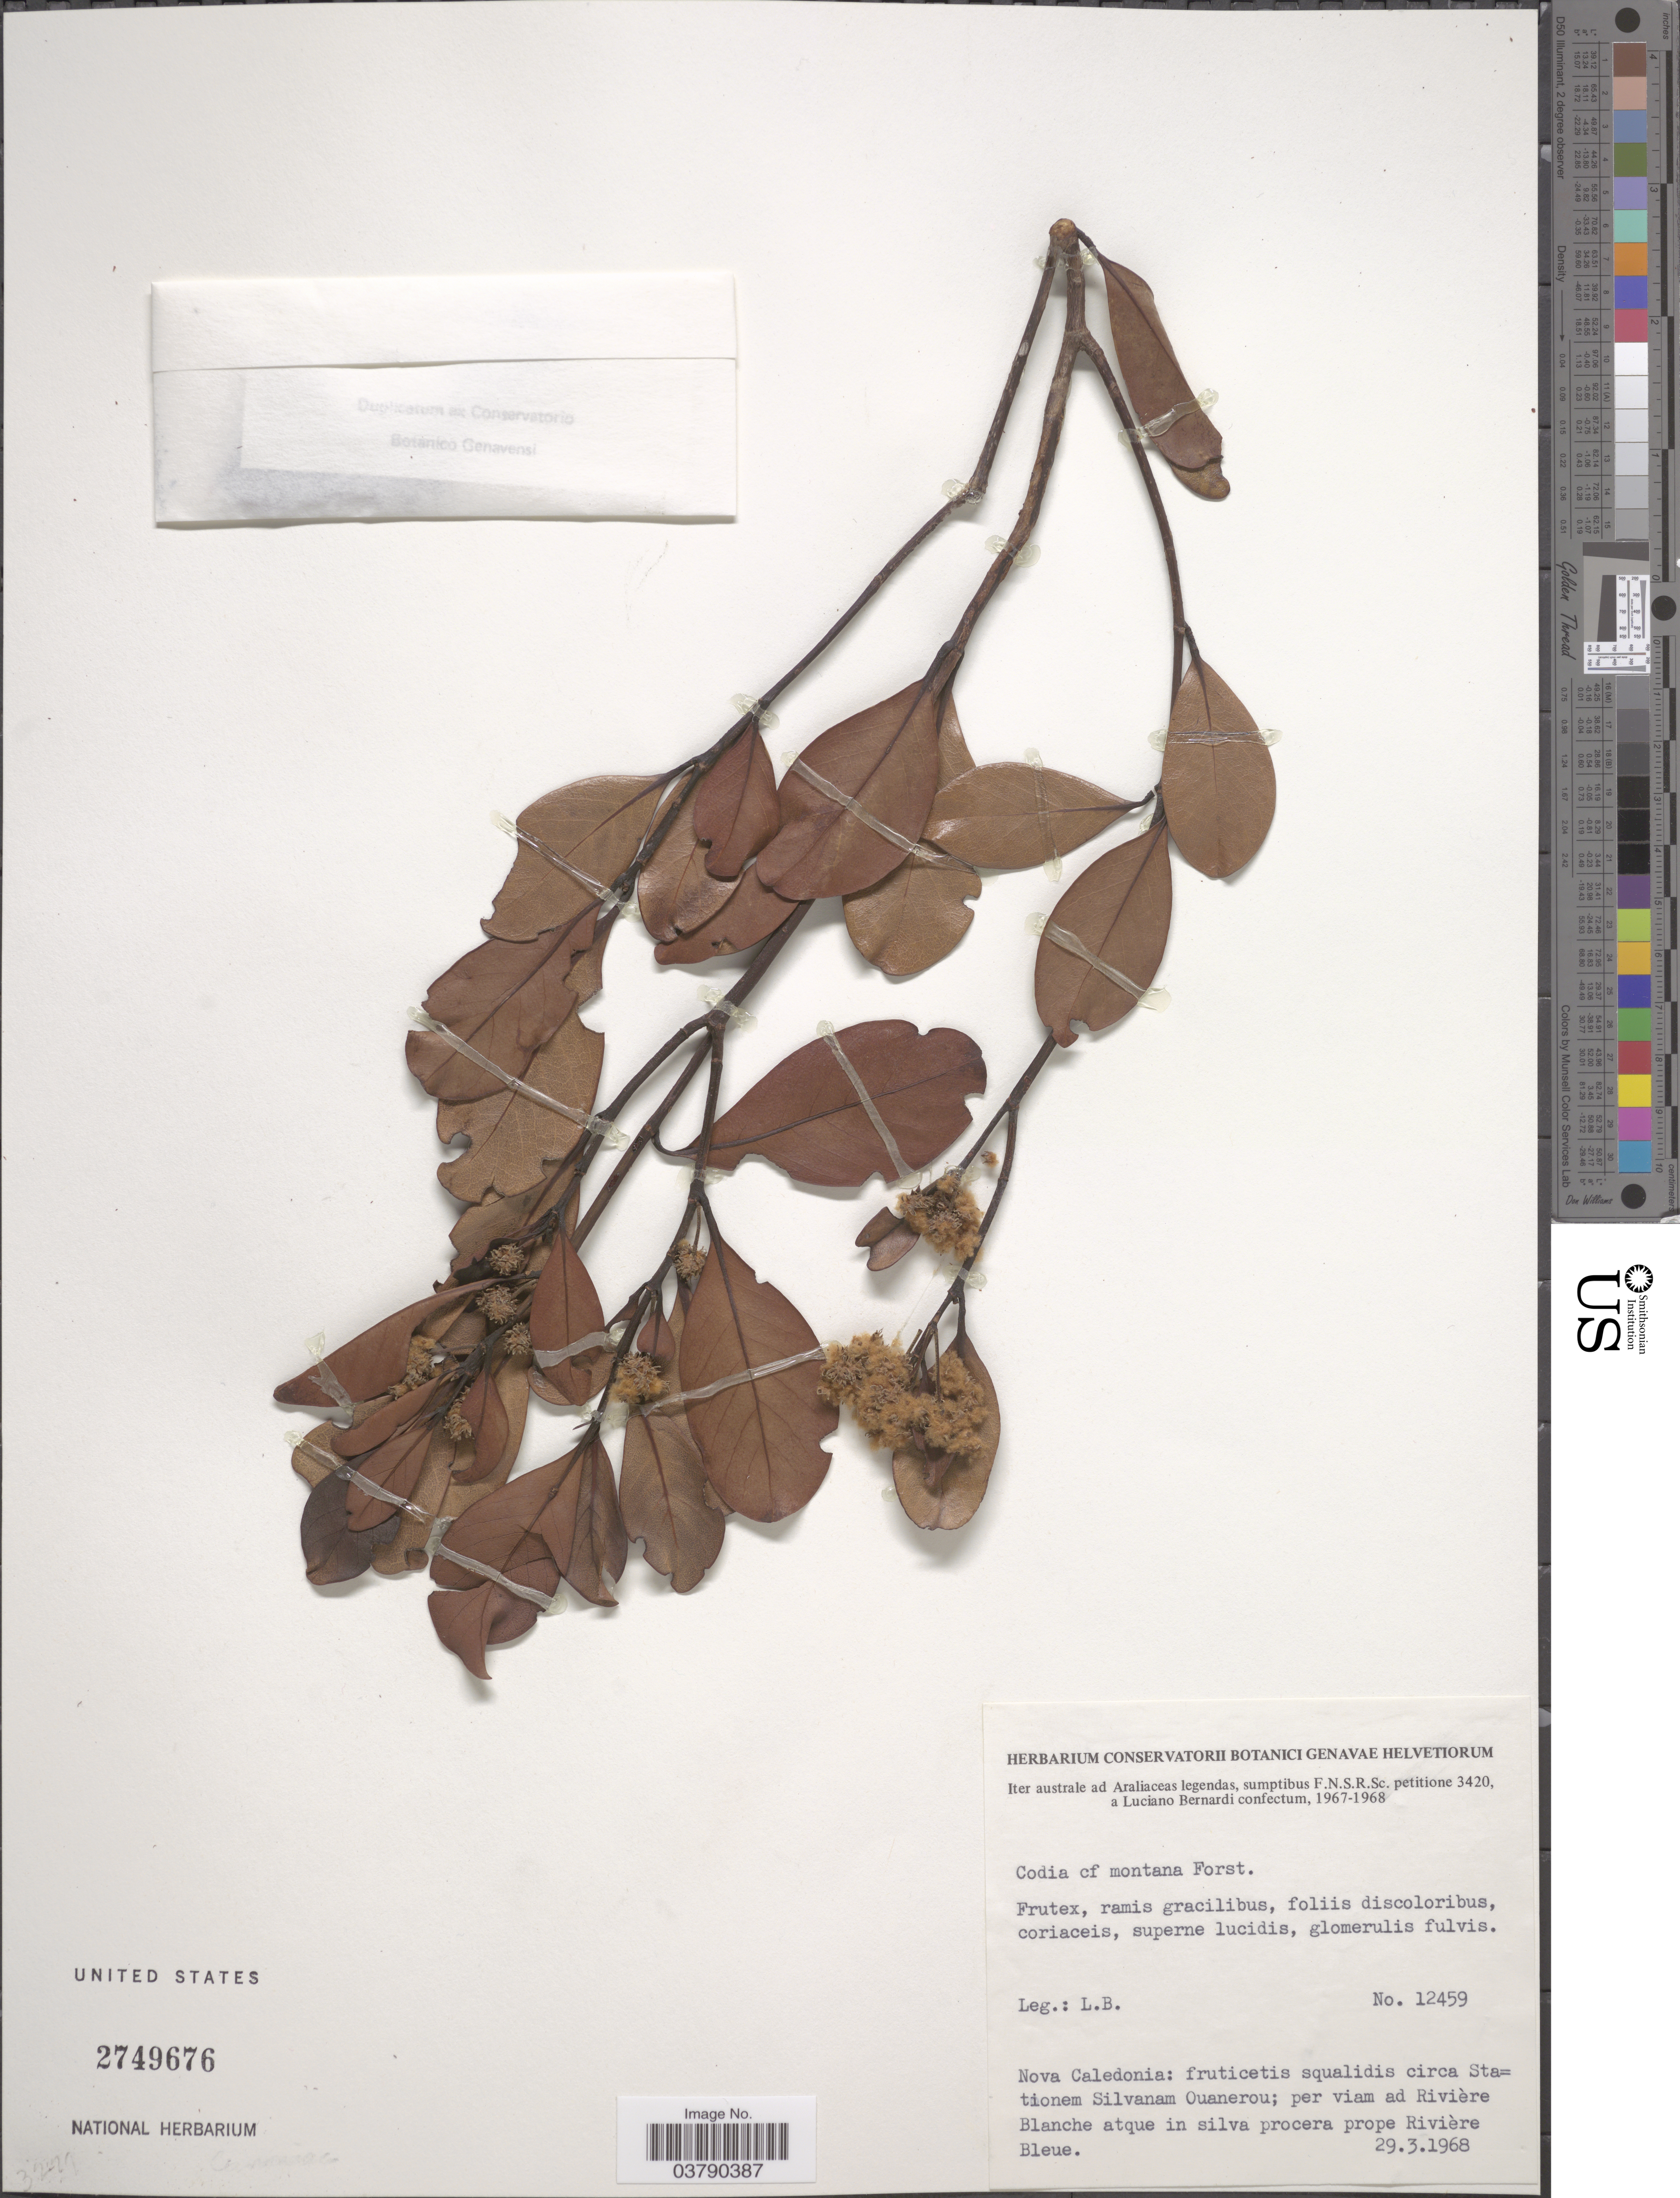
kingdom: Plantae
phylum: Tracheophyta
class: Magnoliopsida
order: Oxalidales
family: Cunoniaceae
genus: Codia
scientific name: Codia montana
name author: J.R. Forst. & G. Forst.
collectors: L. Bernardi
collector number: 12459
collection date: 1968-03-29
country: New Caledonia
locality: Nova Caledonia: fruticetis squalidis circa Stationem silvanam Ouanerou; per viam ad Rivière Blanche atque in silva procera prope Rivière Bleue.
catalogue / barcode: US 2749676